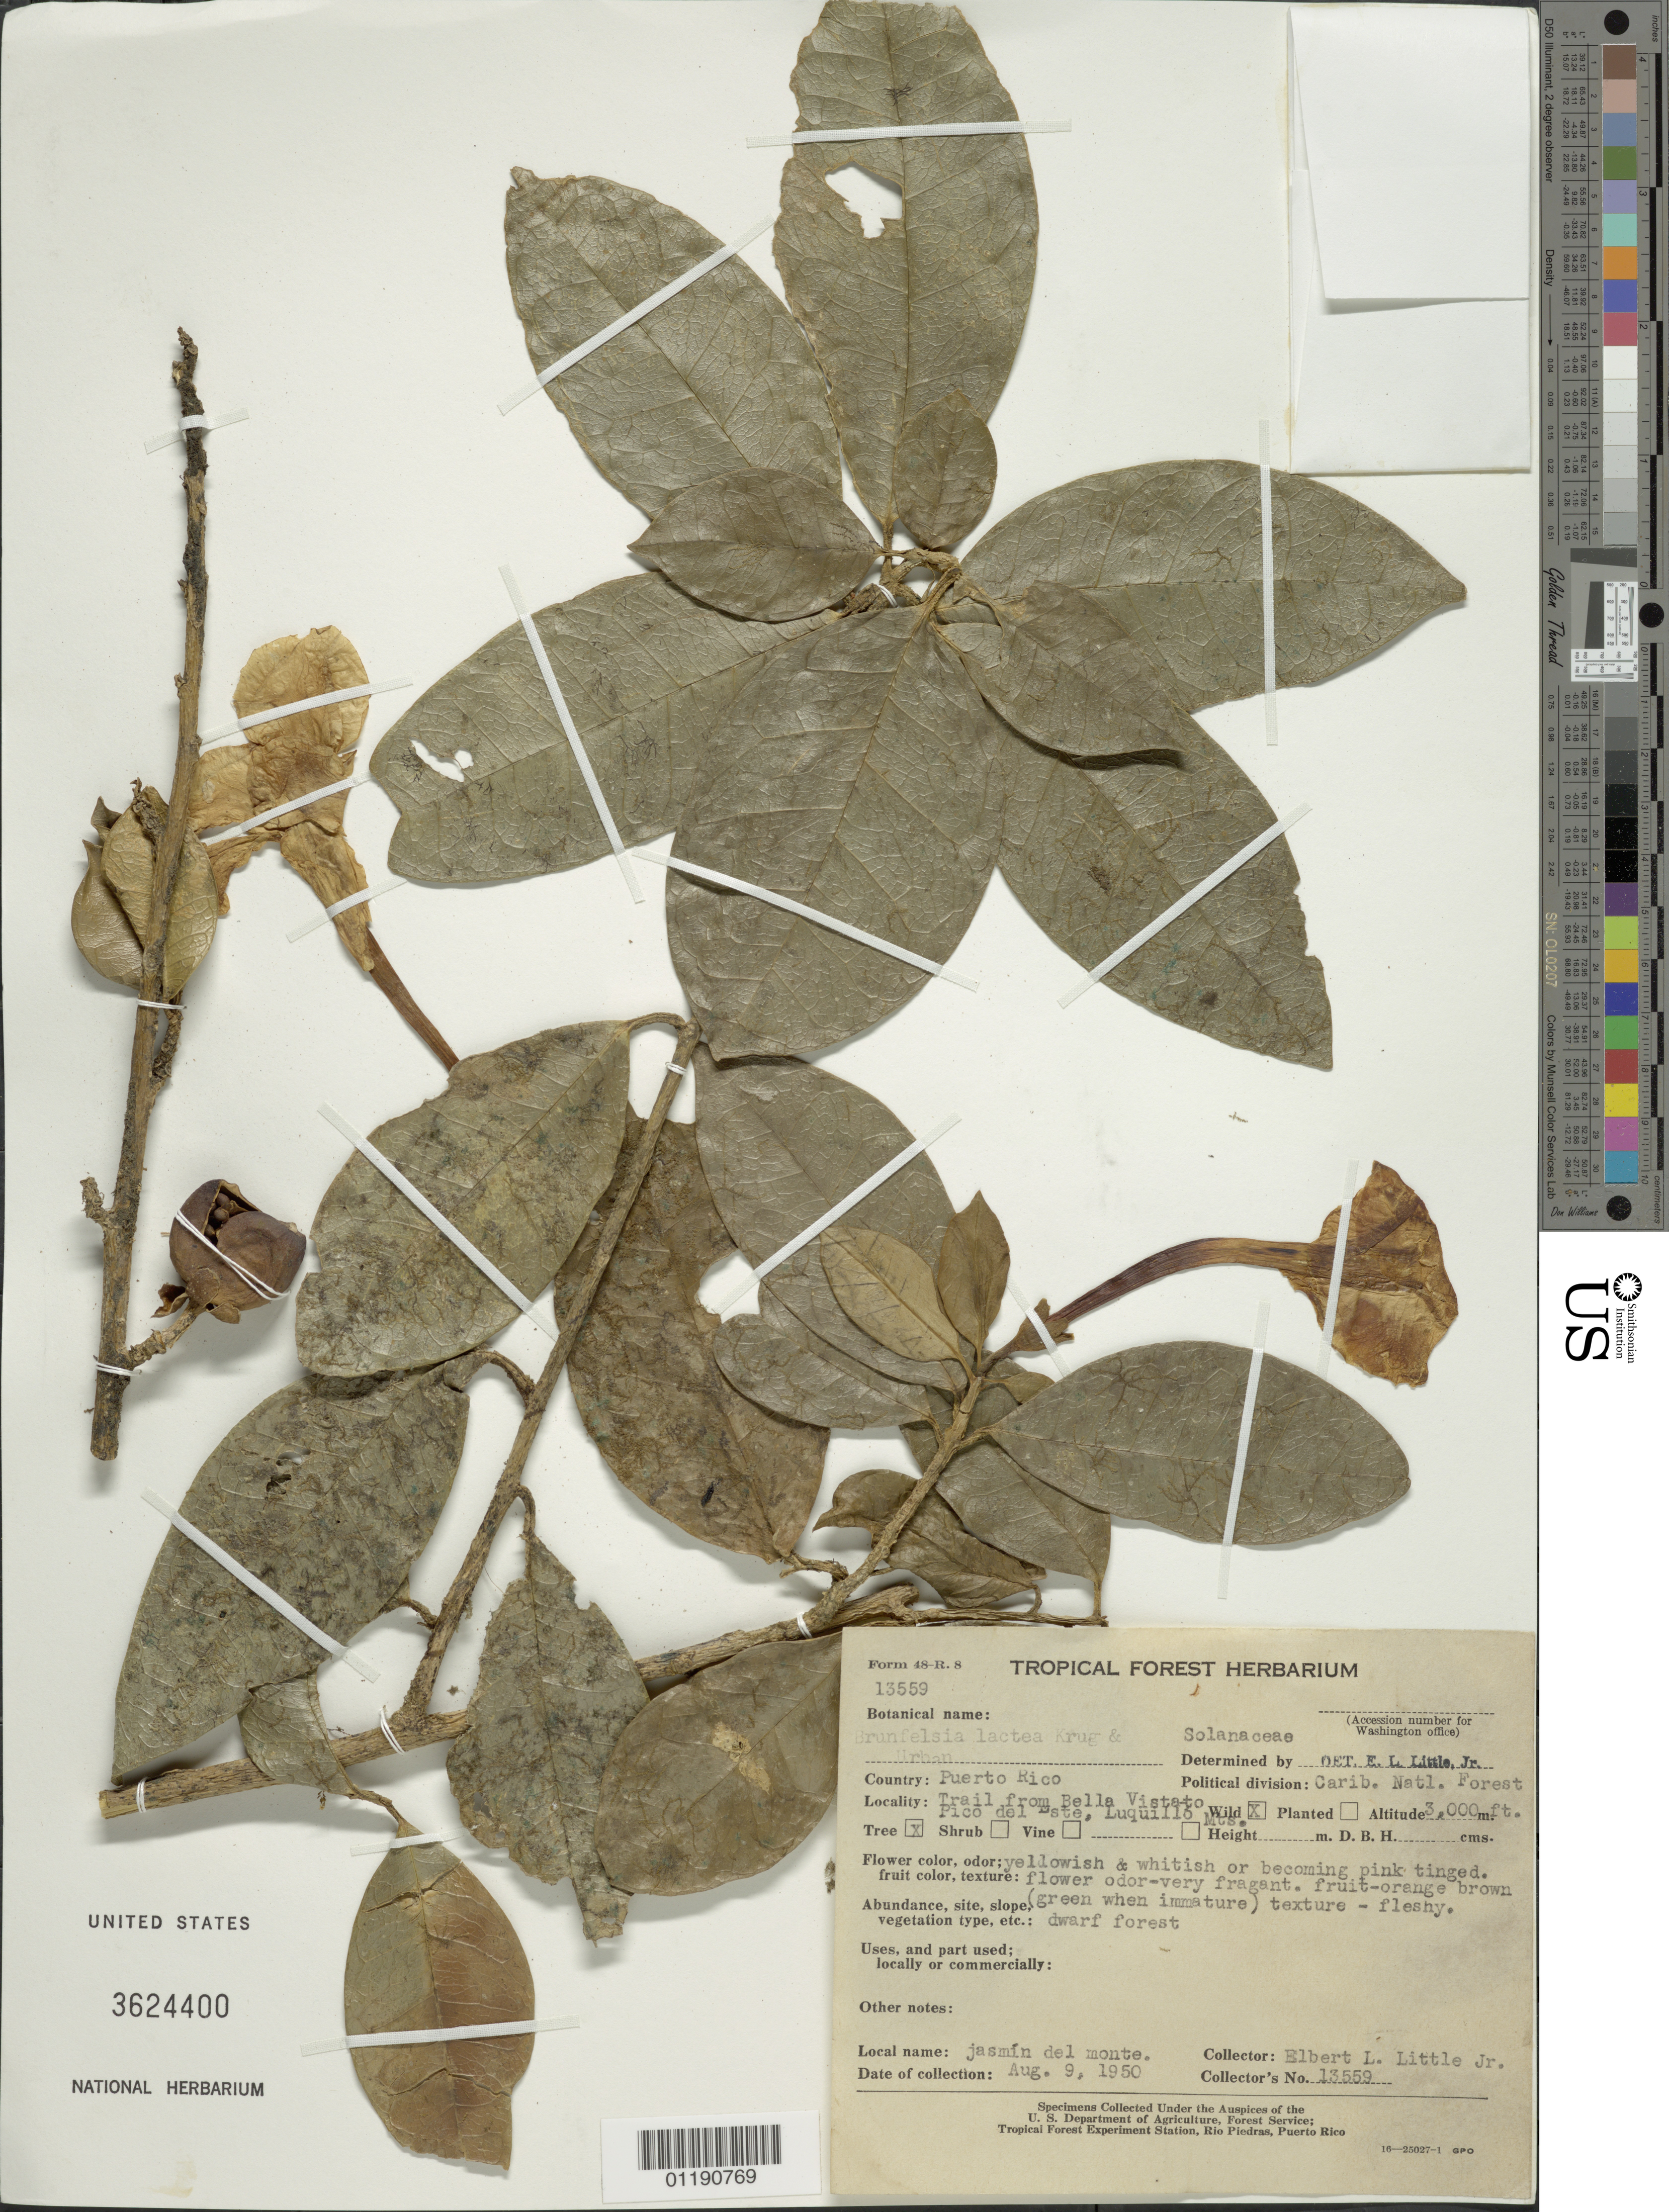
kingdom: Plantae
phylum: Tracheophyta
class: Magnoliopsida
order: Solanales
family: Solanaceae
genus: Brunfelsia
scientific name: Brunfelsia lactea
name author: Krug & Urb.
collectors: E. L. Little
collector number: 13559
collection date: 1950-08-09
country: Puerto Rico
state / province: Carib. Natl. Forest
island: Puerto Rico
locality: Trail from Bella Vista to Pico del Este, Luquillo, Mts.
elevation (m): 3000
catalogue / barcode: US 3624400